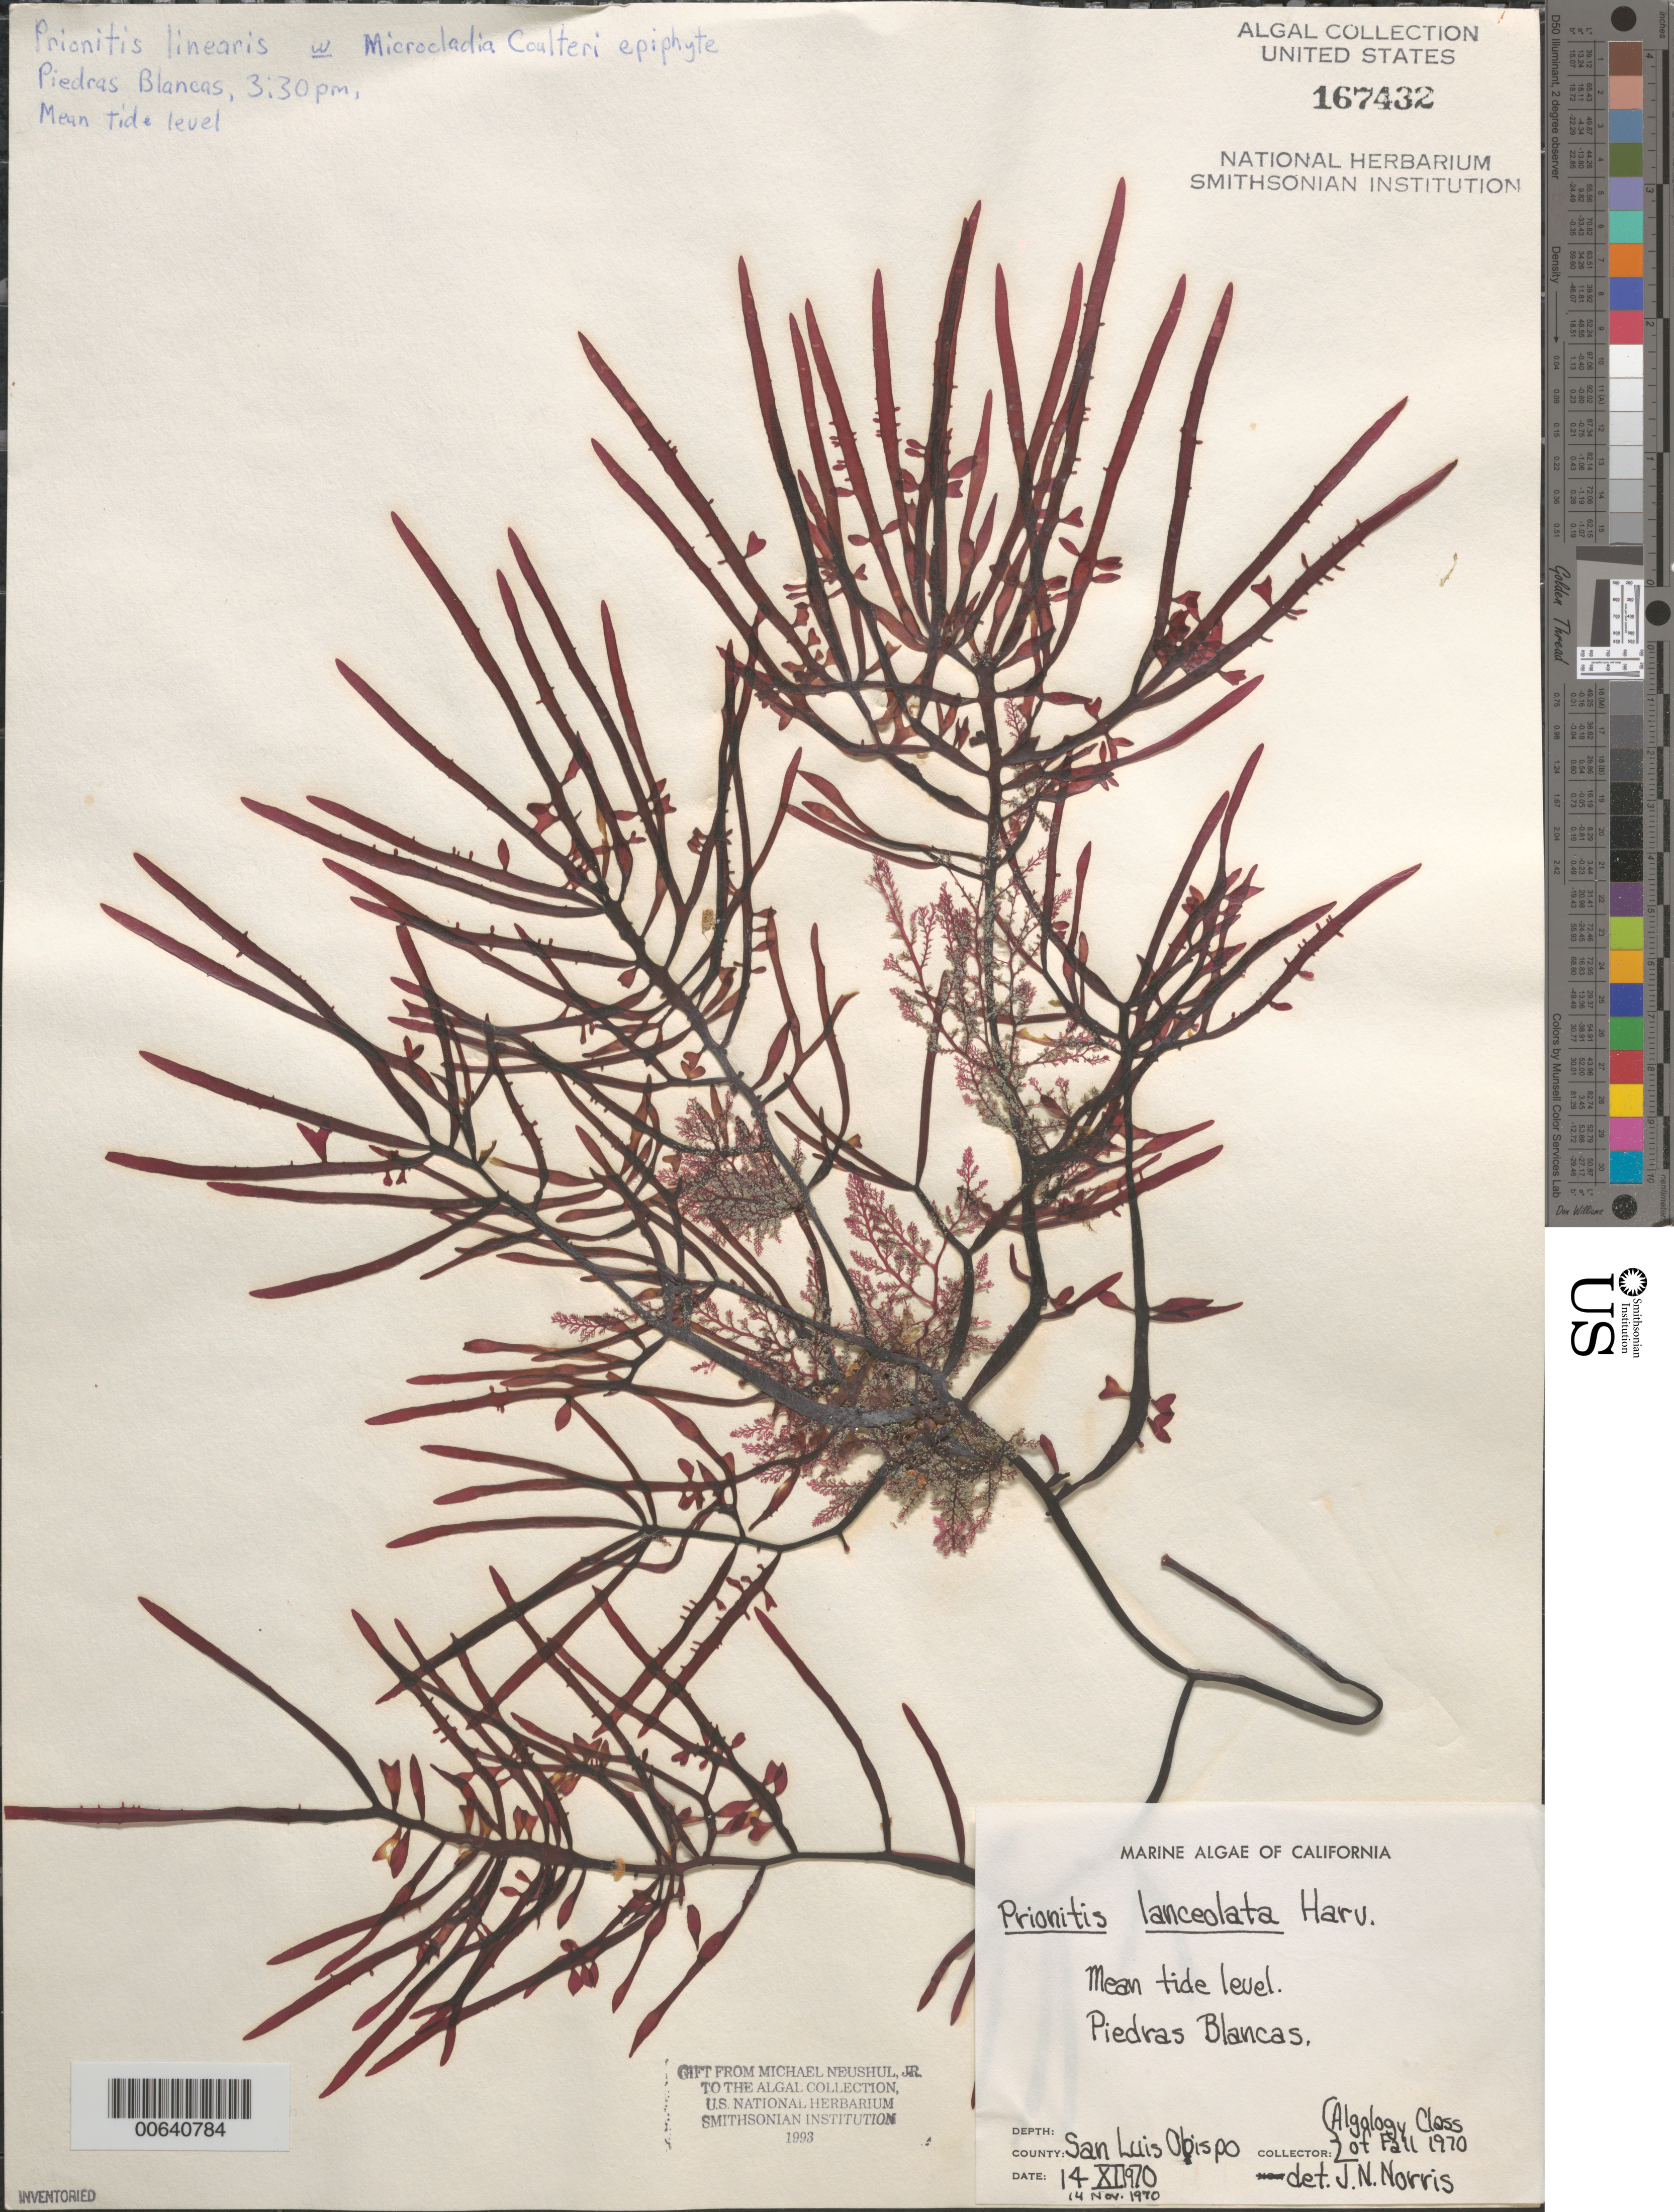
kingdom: Plantae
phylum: Rhodophyta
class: Florideophyceae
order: Cryptonemiales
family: Cryptonemiaceae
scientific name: Prionitis lanceolata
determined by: Norris, James N.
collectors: Algology Class of Fall 1970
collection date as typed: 14 Nov 1970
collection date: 1970-11-14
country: United States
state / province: California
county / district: San Luis Obispo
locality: Piedras Blancas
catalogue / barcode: US 167432